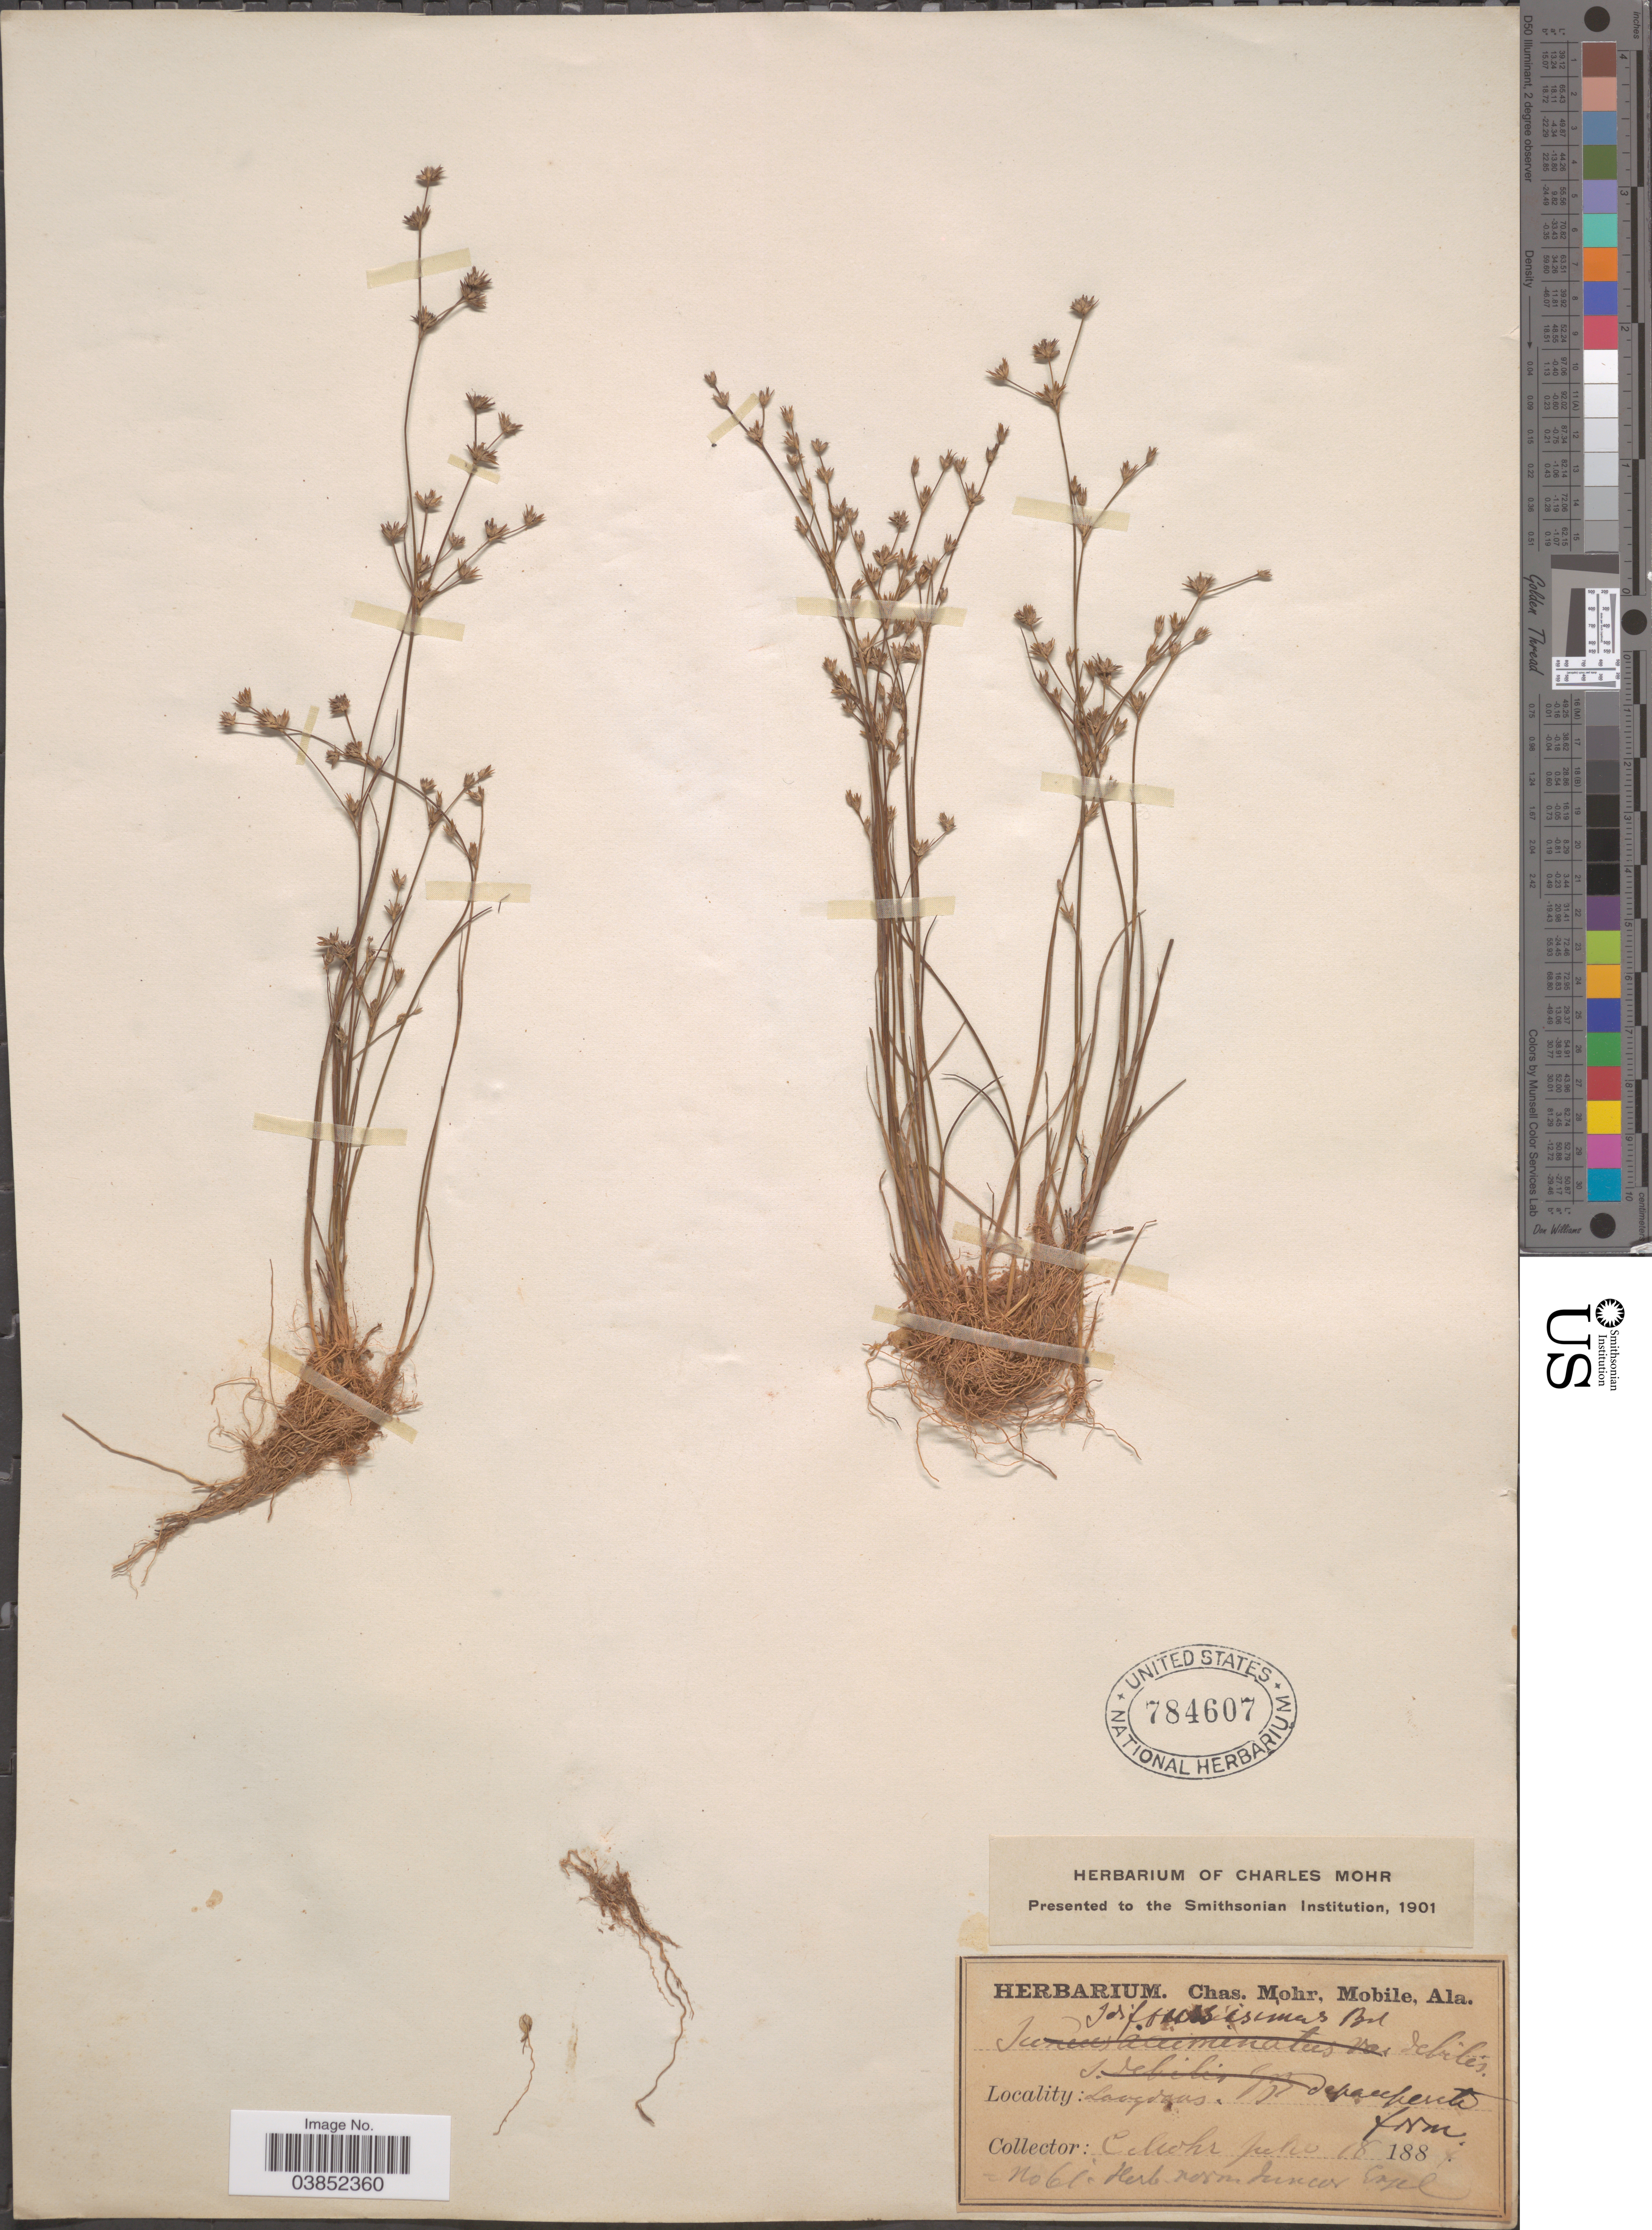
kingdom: Plantae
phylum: Tracheophyta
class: Liliopsida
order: Poales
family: Juncaceae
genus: Juncus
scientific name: Juncus diffusissimus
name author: Buckley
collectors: Mohr, C. T. (herbarium)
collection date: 1887-06-18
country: United States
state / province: Alabama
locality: Langdans.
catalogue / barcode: US 784607